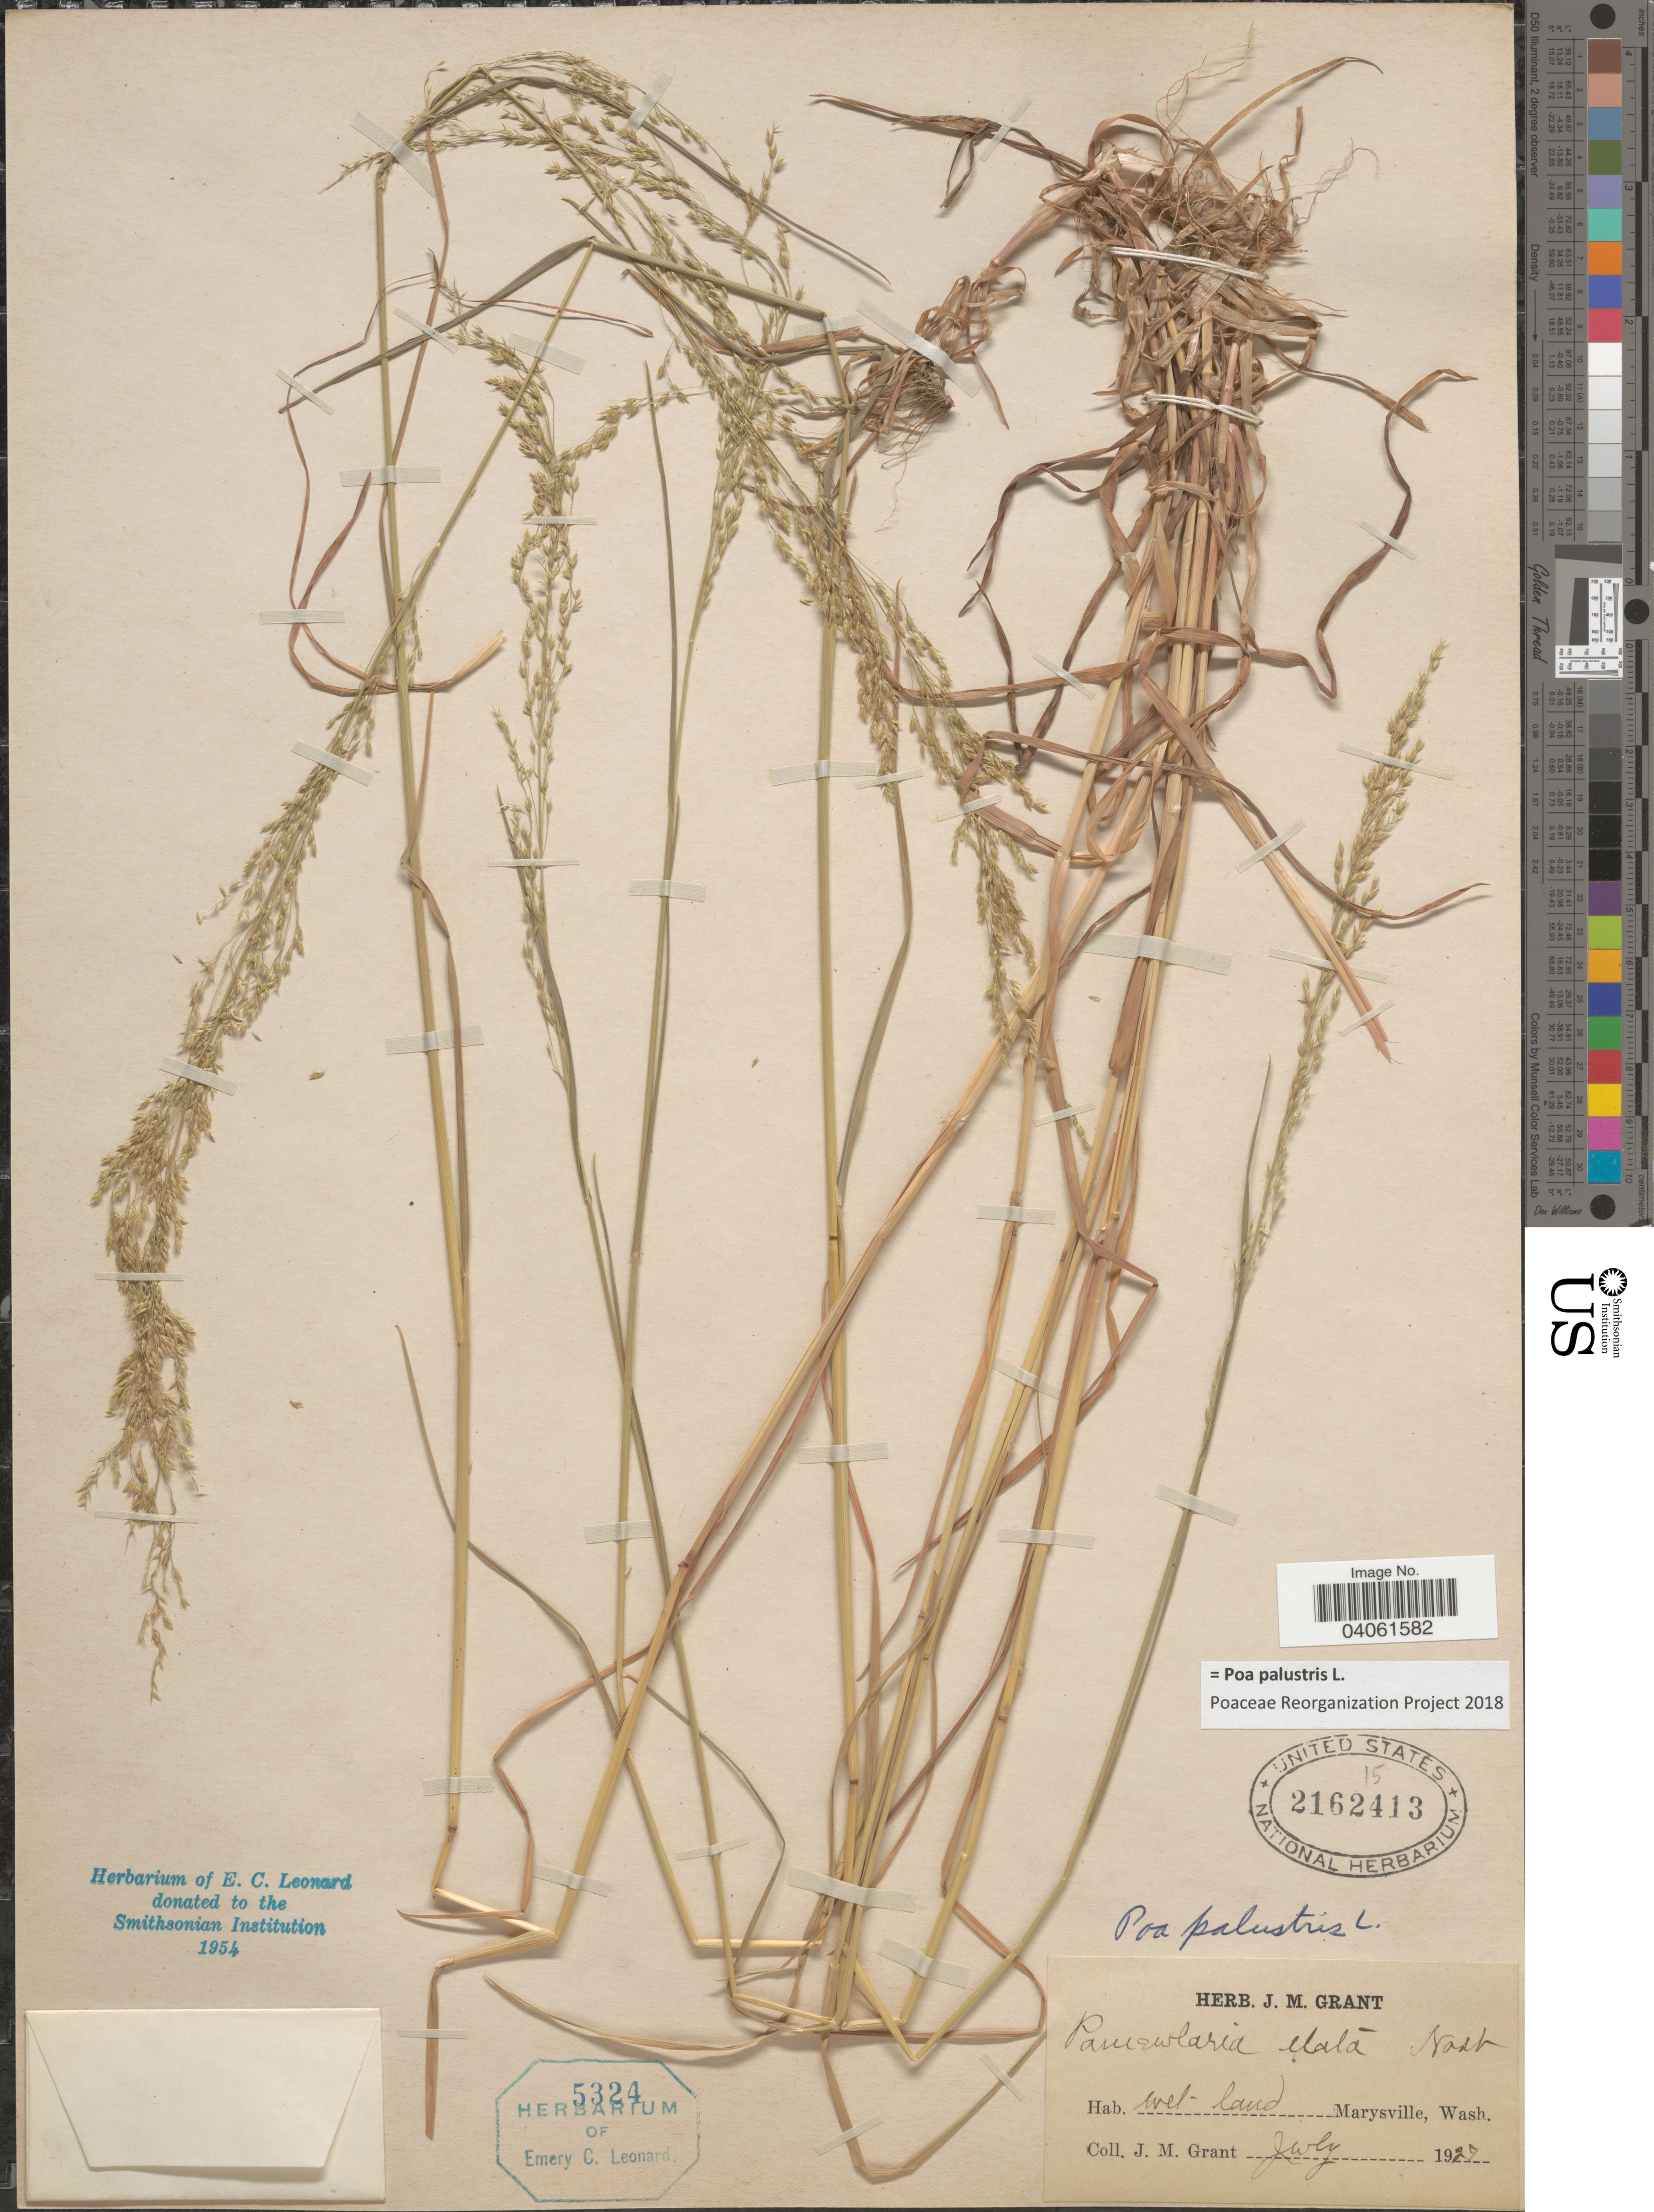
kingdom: Plantae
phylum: Tracheophyta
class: Liliopsida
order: Poales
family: Poaceae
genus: Poa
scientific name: Poa palustris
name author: L.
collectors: J. M. Grant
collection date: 1927-07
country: United States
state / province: Washington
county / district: Snohomish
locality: Marysville.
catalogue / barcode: US 2162413